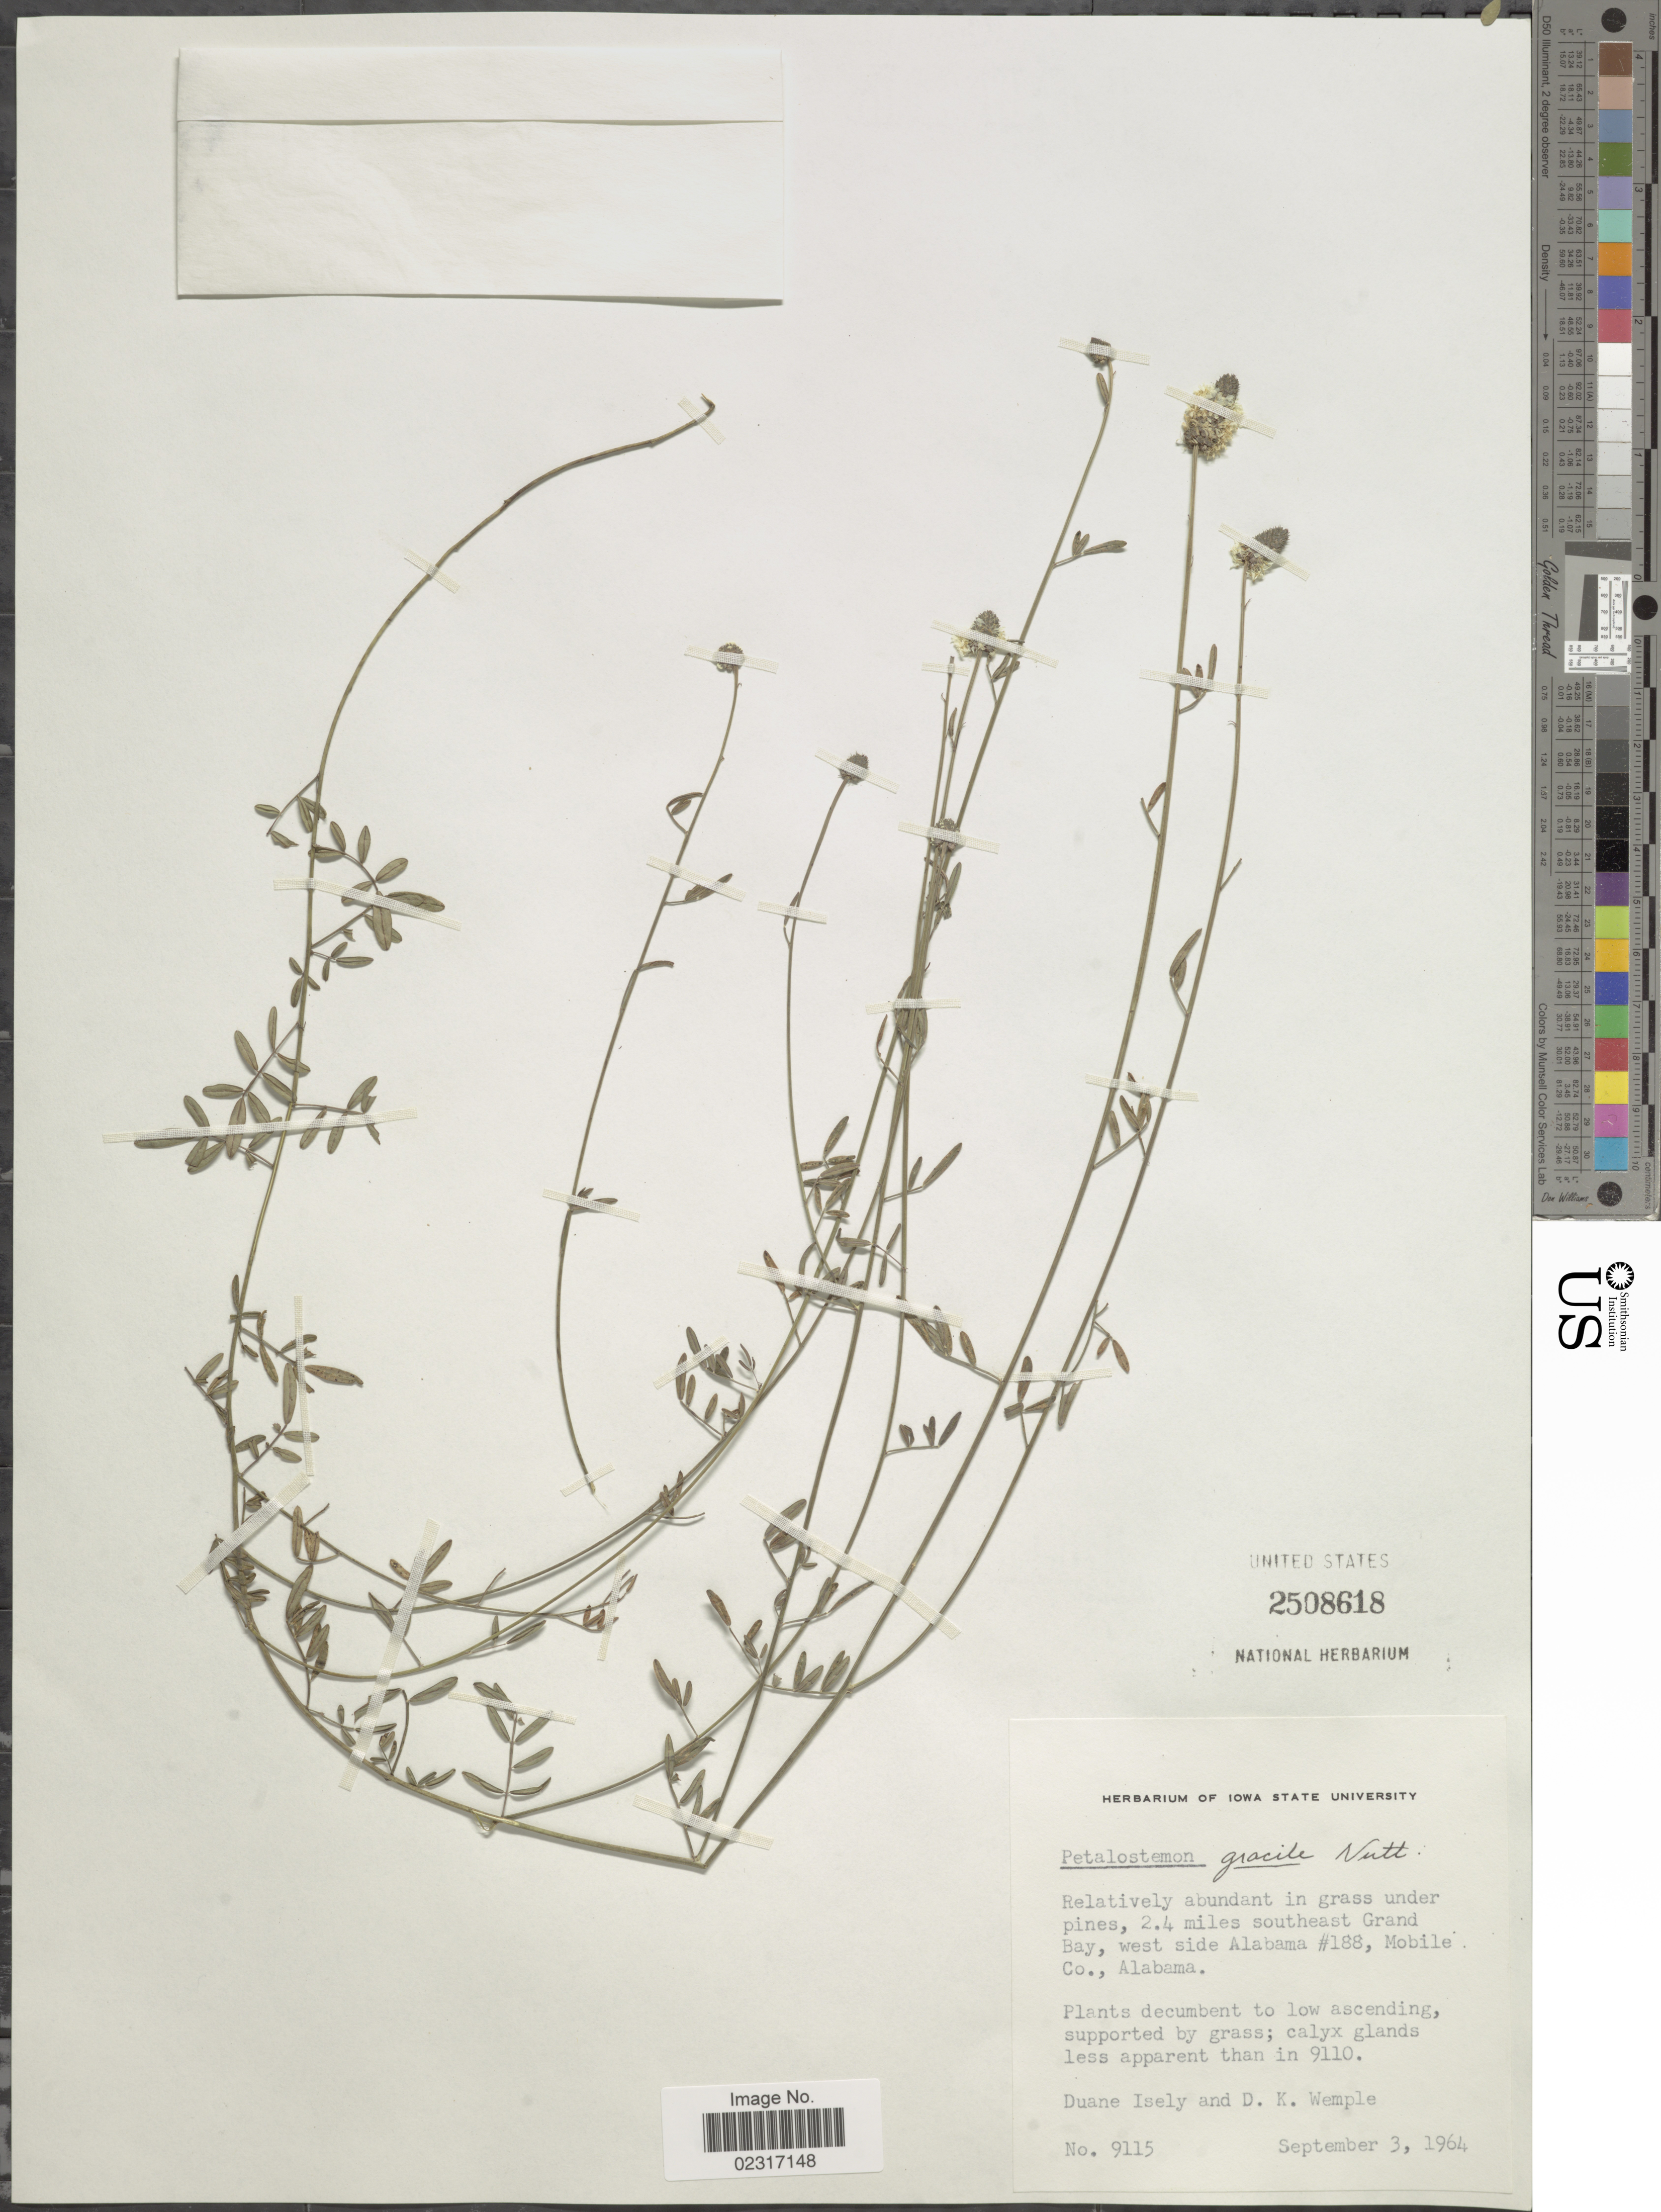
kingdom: Plantae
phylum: Tracheophyta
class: Magnoliopsida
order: Fabales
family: Fabaceae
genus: Dalea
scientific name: Dalea carnea var. gracilis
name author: (Nutt.) Barneby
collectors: D. Isely & D. Wemple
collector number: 9115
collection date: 1964-09-03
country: United States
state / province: Alabama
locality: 2.4 miles southeast Grand Bay, west side Alabama #188, Mobile Co.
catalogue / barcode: US 2508618